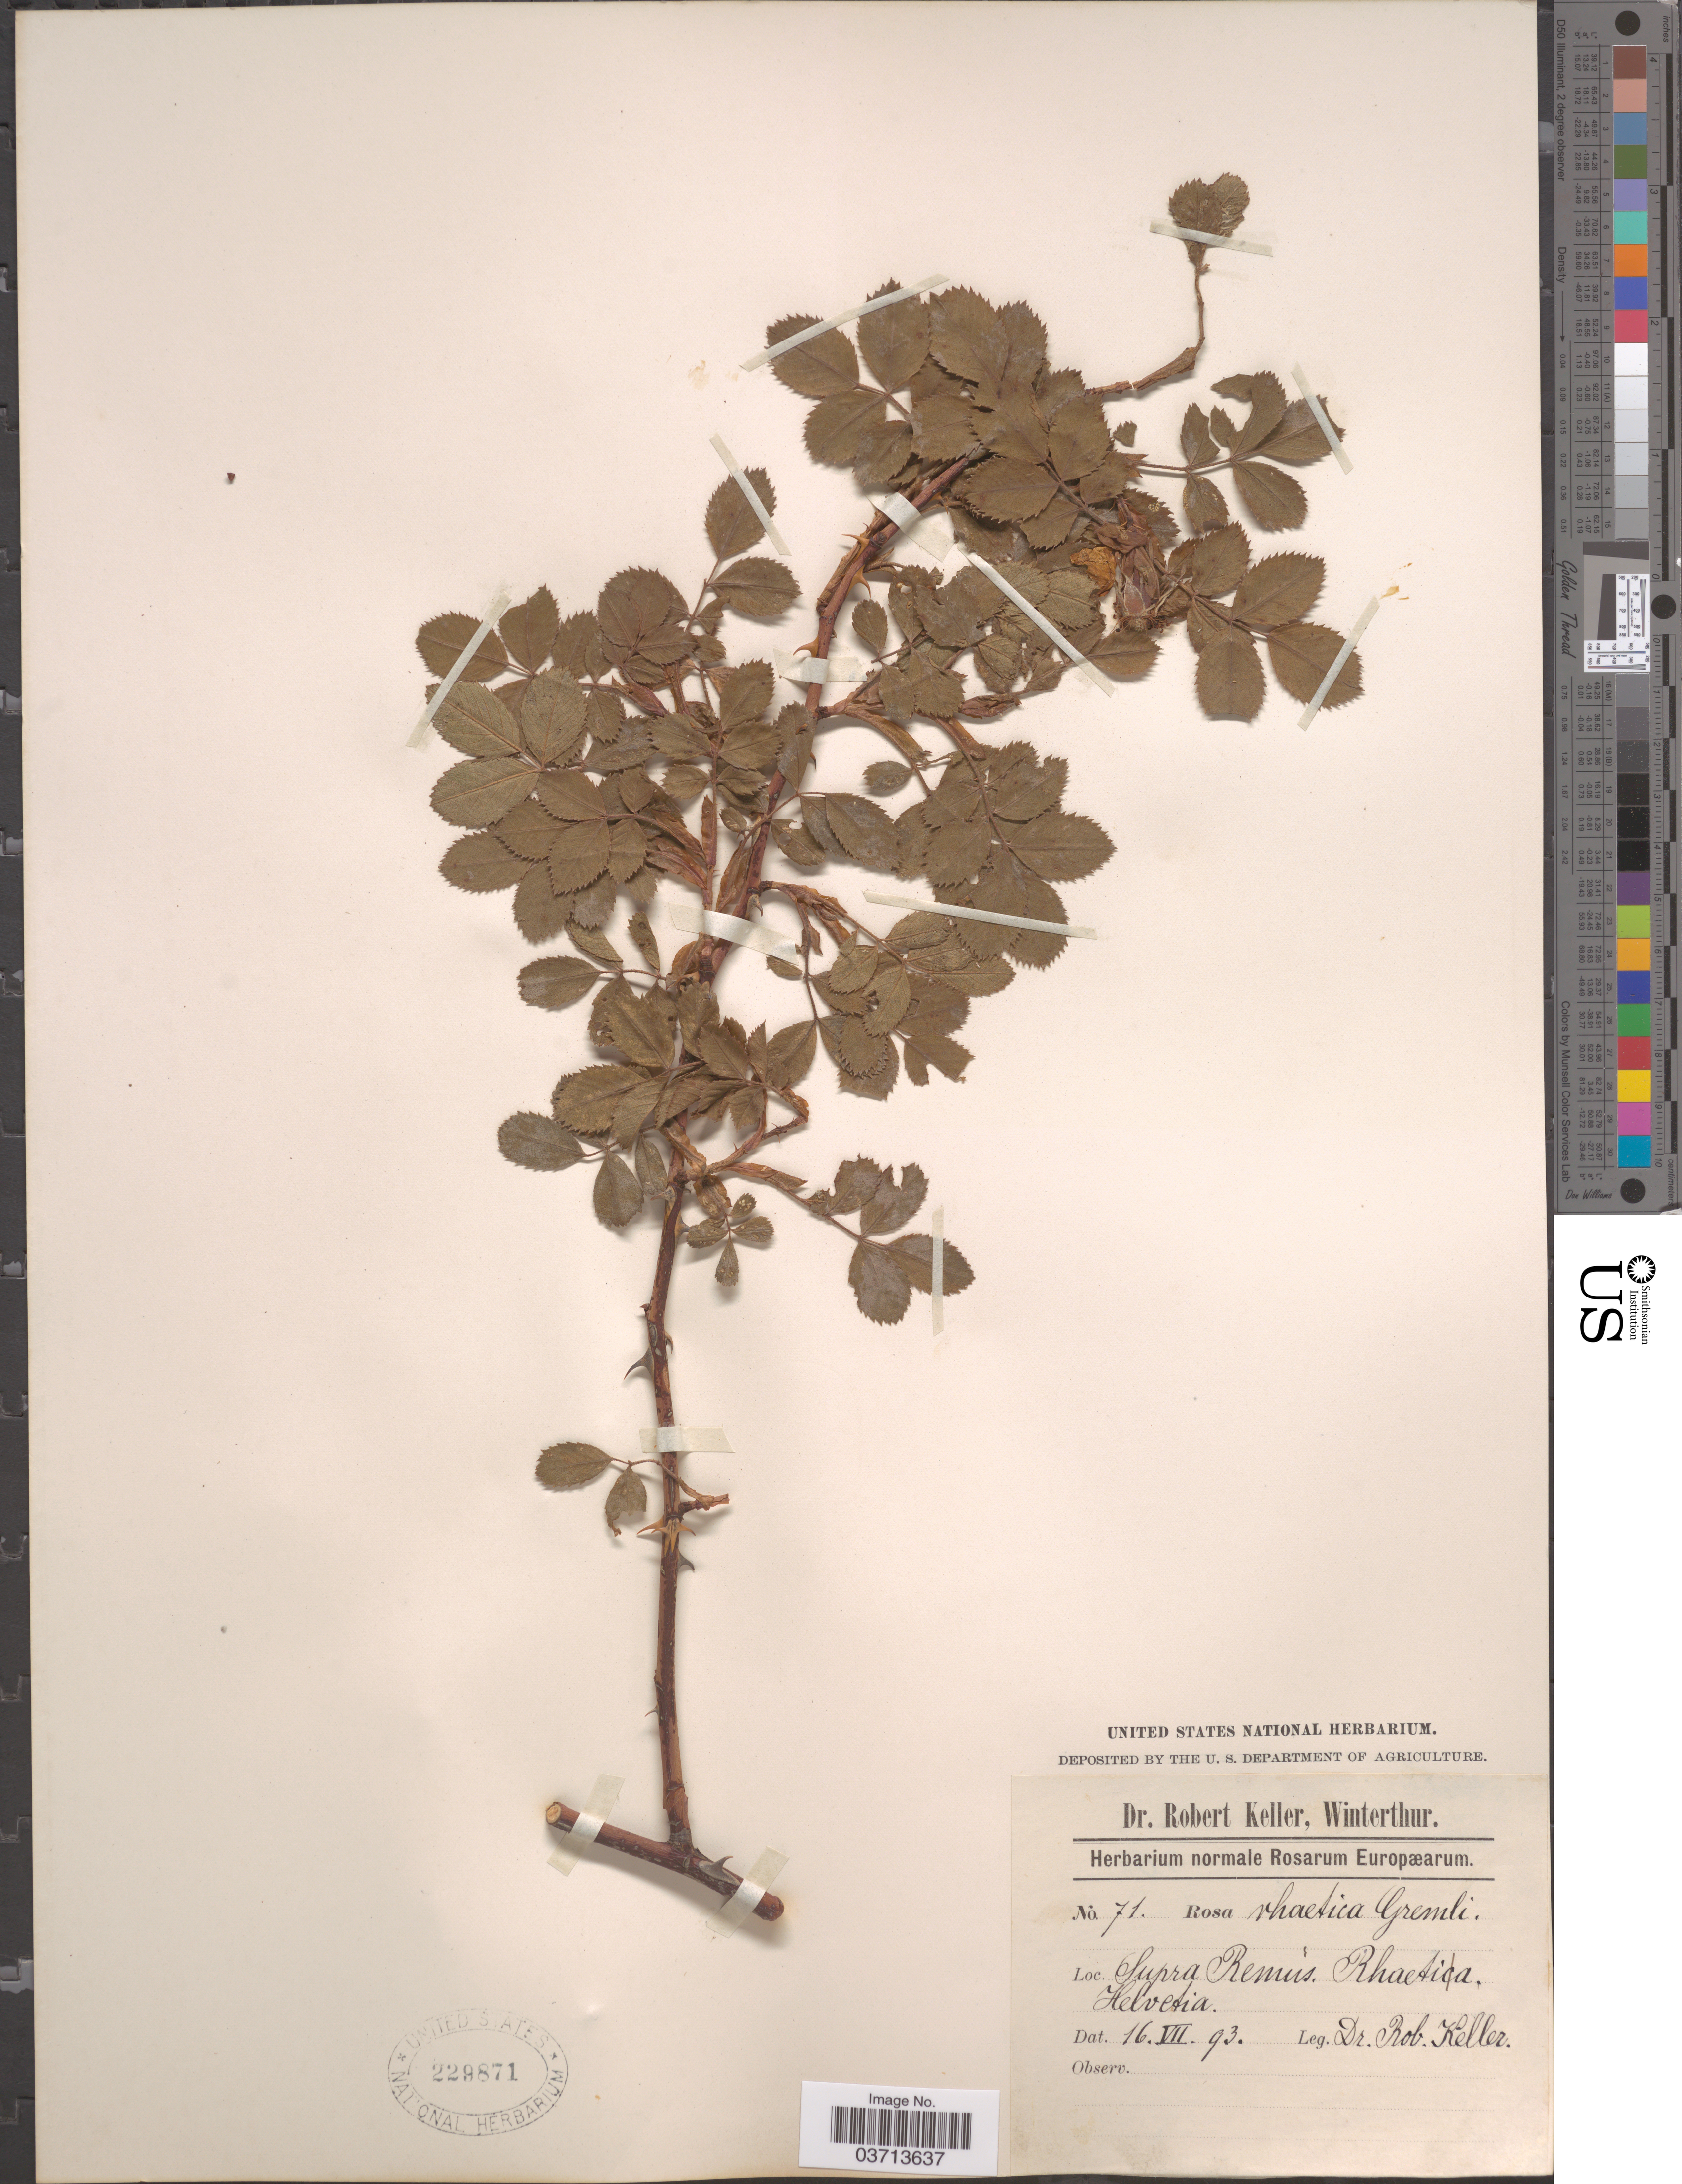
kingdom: Plantae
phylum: Tracheophyta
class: Magnoliopsida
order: Rosales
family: Rosaceae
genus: Rosa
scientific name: Rosa rhaetica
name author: Gremli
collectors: R. Keller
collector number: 71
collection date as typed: Transcribed d/m/y: 16/7/93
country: Switzerland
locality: Supra Remüs. Rhaetia. Helvetia.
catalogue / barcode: US 229871